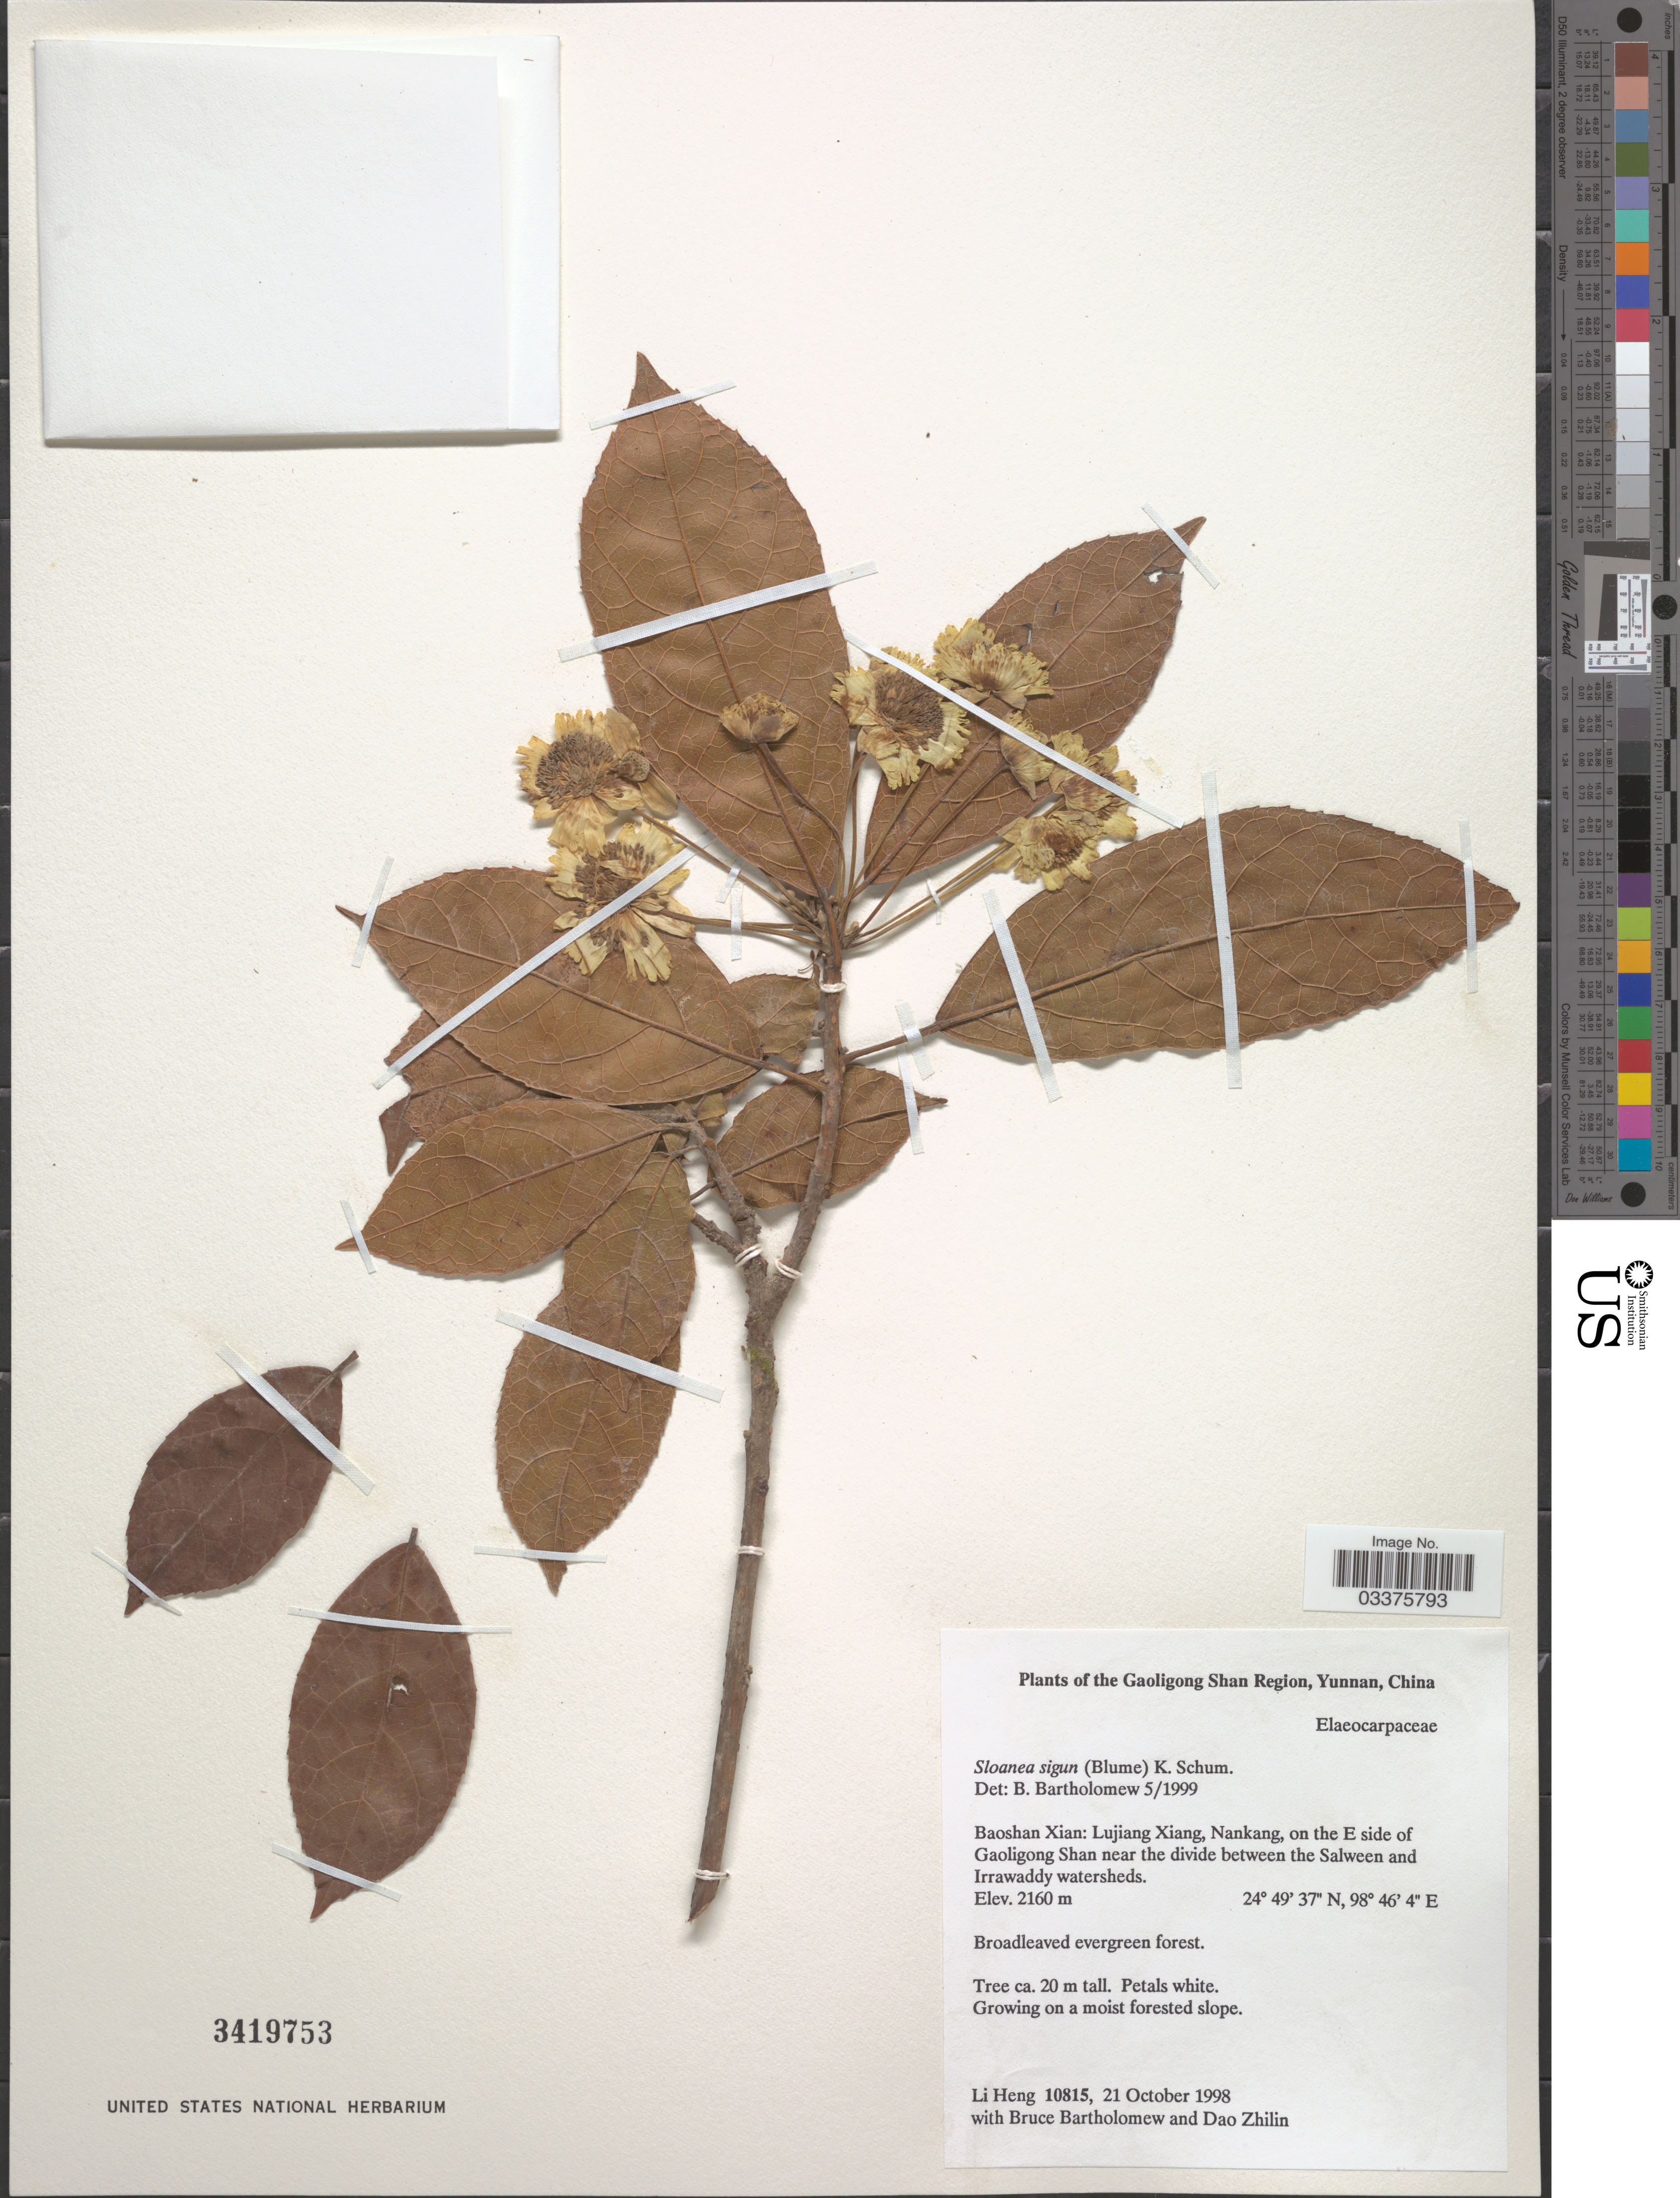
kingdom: Plantae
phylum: Tracheophyta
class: Magnoliopsida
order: Oxalidales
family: Elaeocarpaceae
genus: Sloanea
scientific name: Sloanea sigun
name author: (Blume) K. Schum.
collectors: L. Heng, B. M. Bartholomew & D. Zhiling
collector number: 10815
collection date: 1998-10-21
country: China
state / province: Yunnan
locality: The Gaoligong Shan Region. Baoshan Xian: Lujiang Xiang, Nankang, on the E side of Gaoligang Shan near the divide between the Salween and Irrawaddy watersheds.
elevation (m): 2160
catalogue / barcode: US 3419753